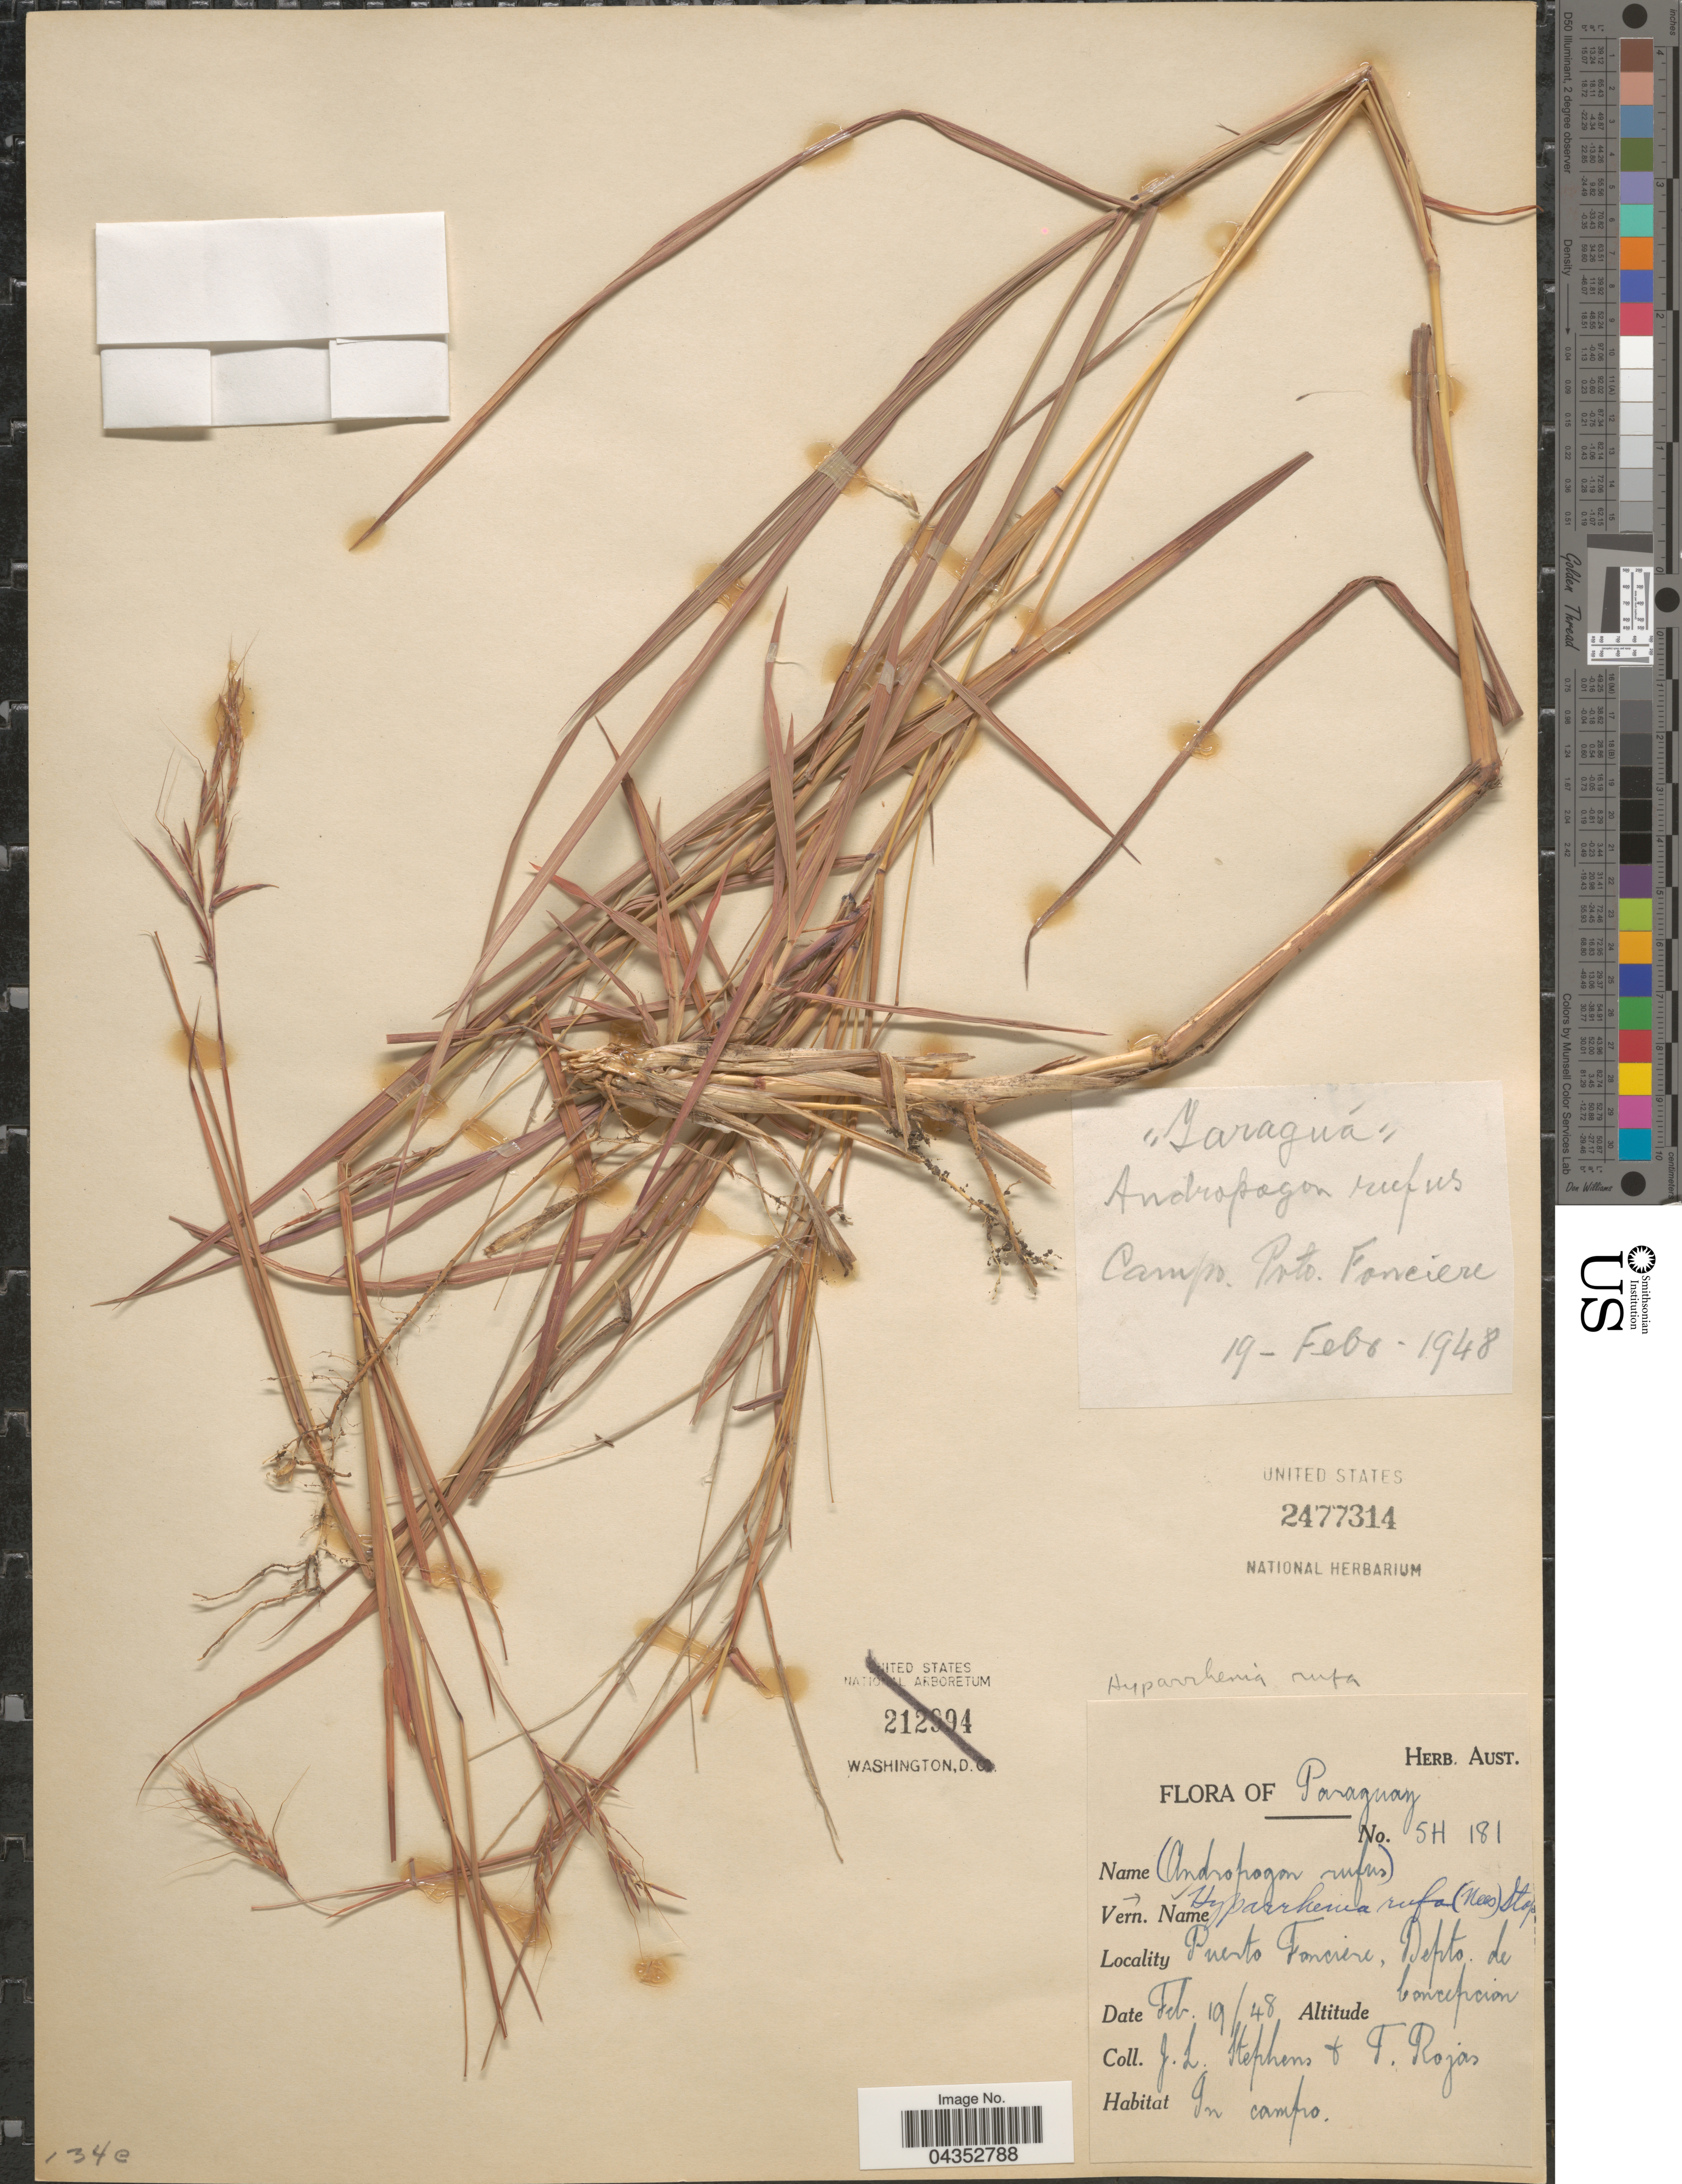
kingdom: Plantae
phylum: Tracheophyta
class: Liliopsida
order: Poales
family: Poaceae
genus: Hyparrhenia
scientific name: Hyparrhenia rufa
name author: (Nees) Stapf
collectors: J. Stephens & T. Rojas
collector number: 5H181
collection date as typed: Transcribed d/m/y: 19/2/48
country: Paraguay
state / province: Concepcion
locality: Puerto Fonciere, Depto. de Concepcion.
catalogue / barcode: US 2477314